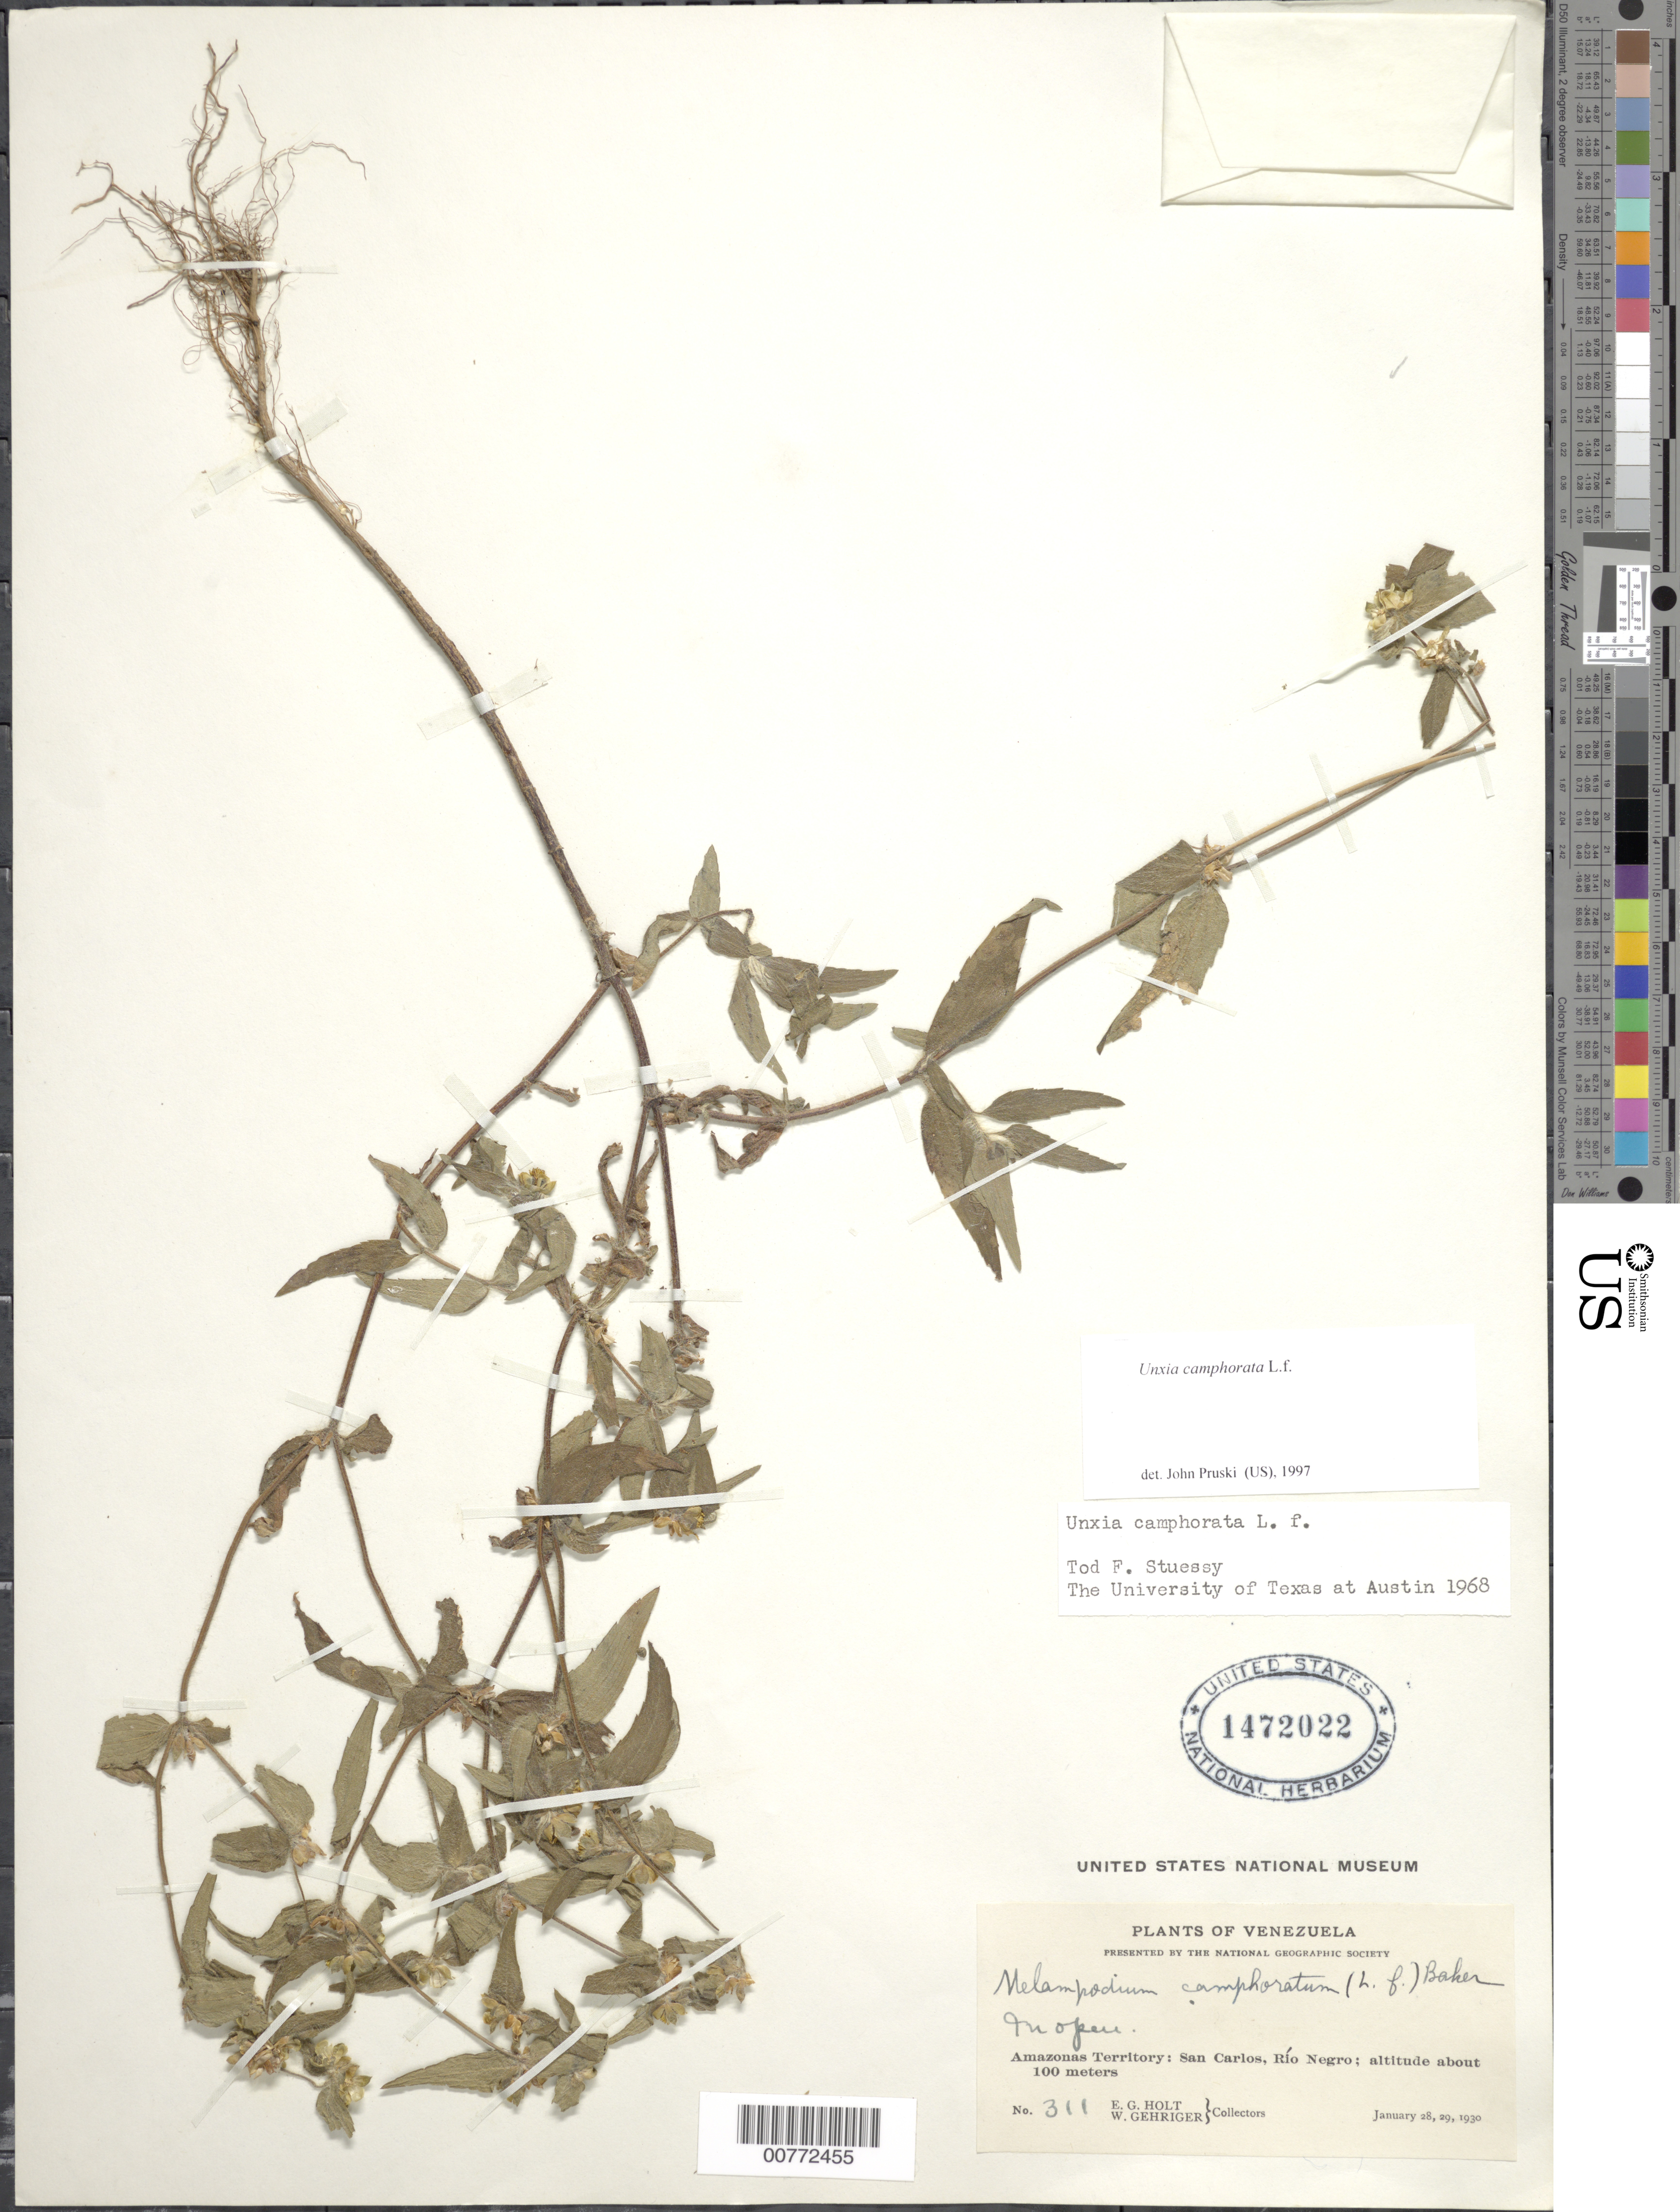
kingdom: Plantae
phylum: Tracheophyta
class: Magnoliopsida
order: Asterales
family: Asteraceae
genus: Unxia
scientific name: Unxia camphorata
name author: L. f.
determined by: Stuessy, T. F.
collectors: E. Holt & W. Gehriger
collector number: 311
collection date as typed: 28-Jan-30 to 29-Jan-30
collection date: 1930-01-28/1930-01-29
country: Venezuela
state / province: Amazonas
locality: San Carlos de Río Negro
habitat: In open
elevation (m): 100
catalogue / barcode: US 1472022